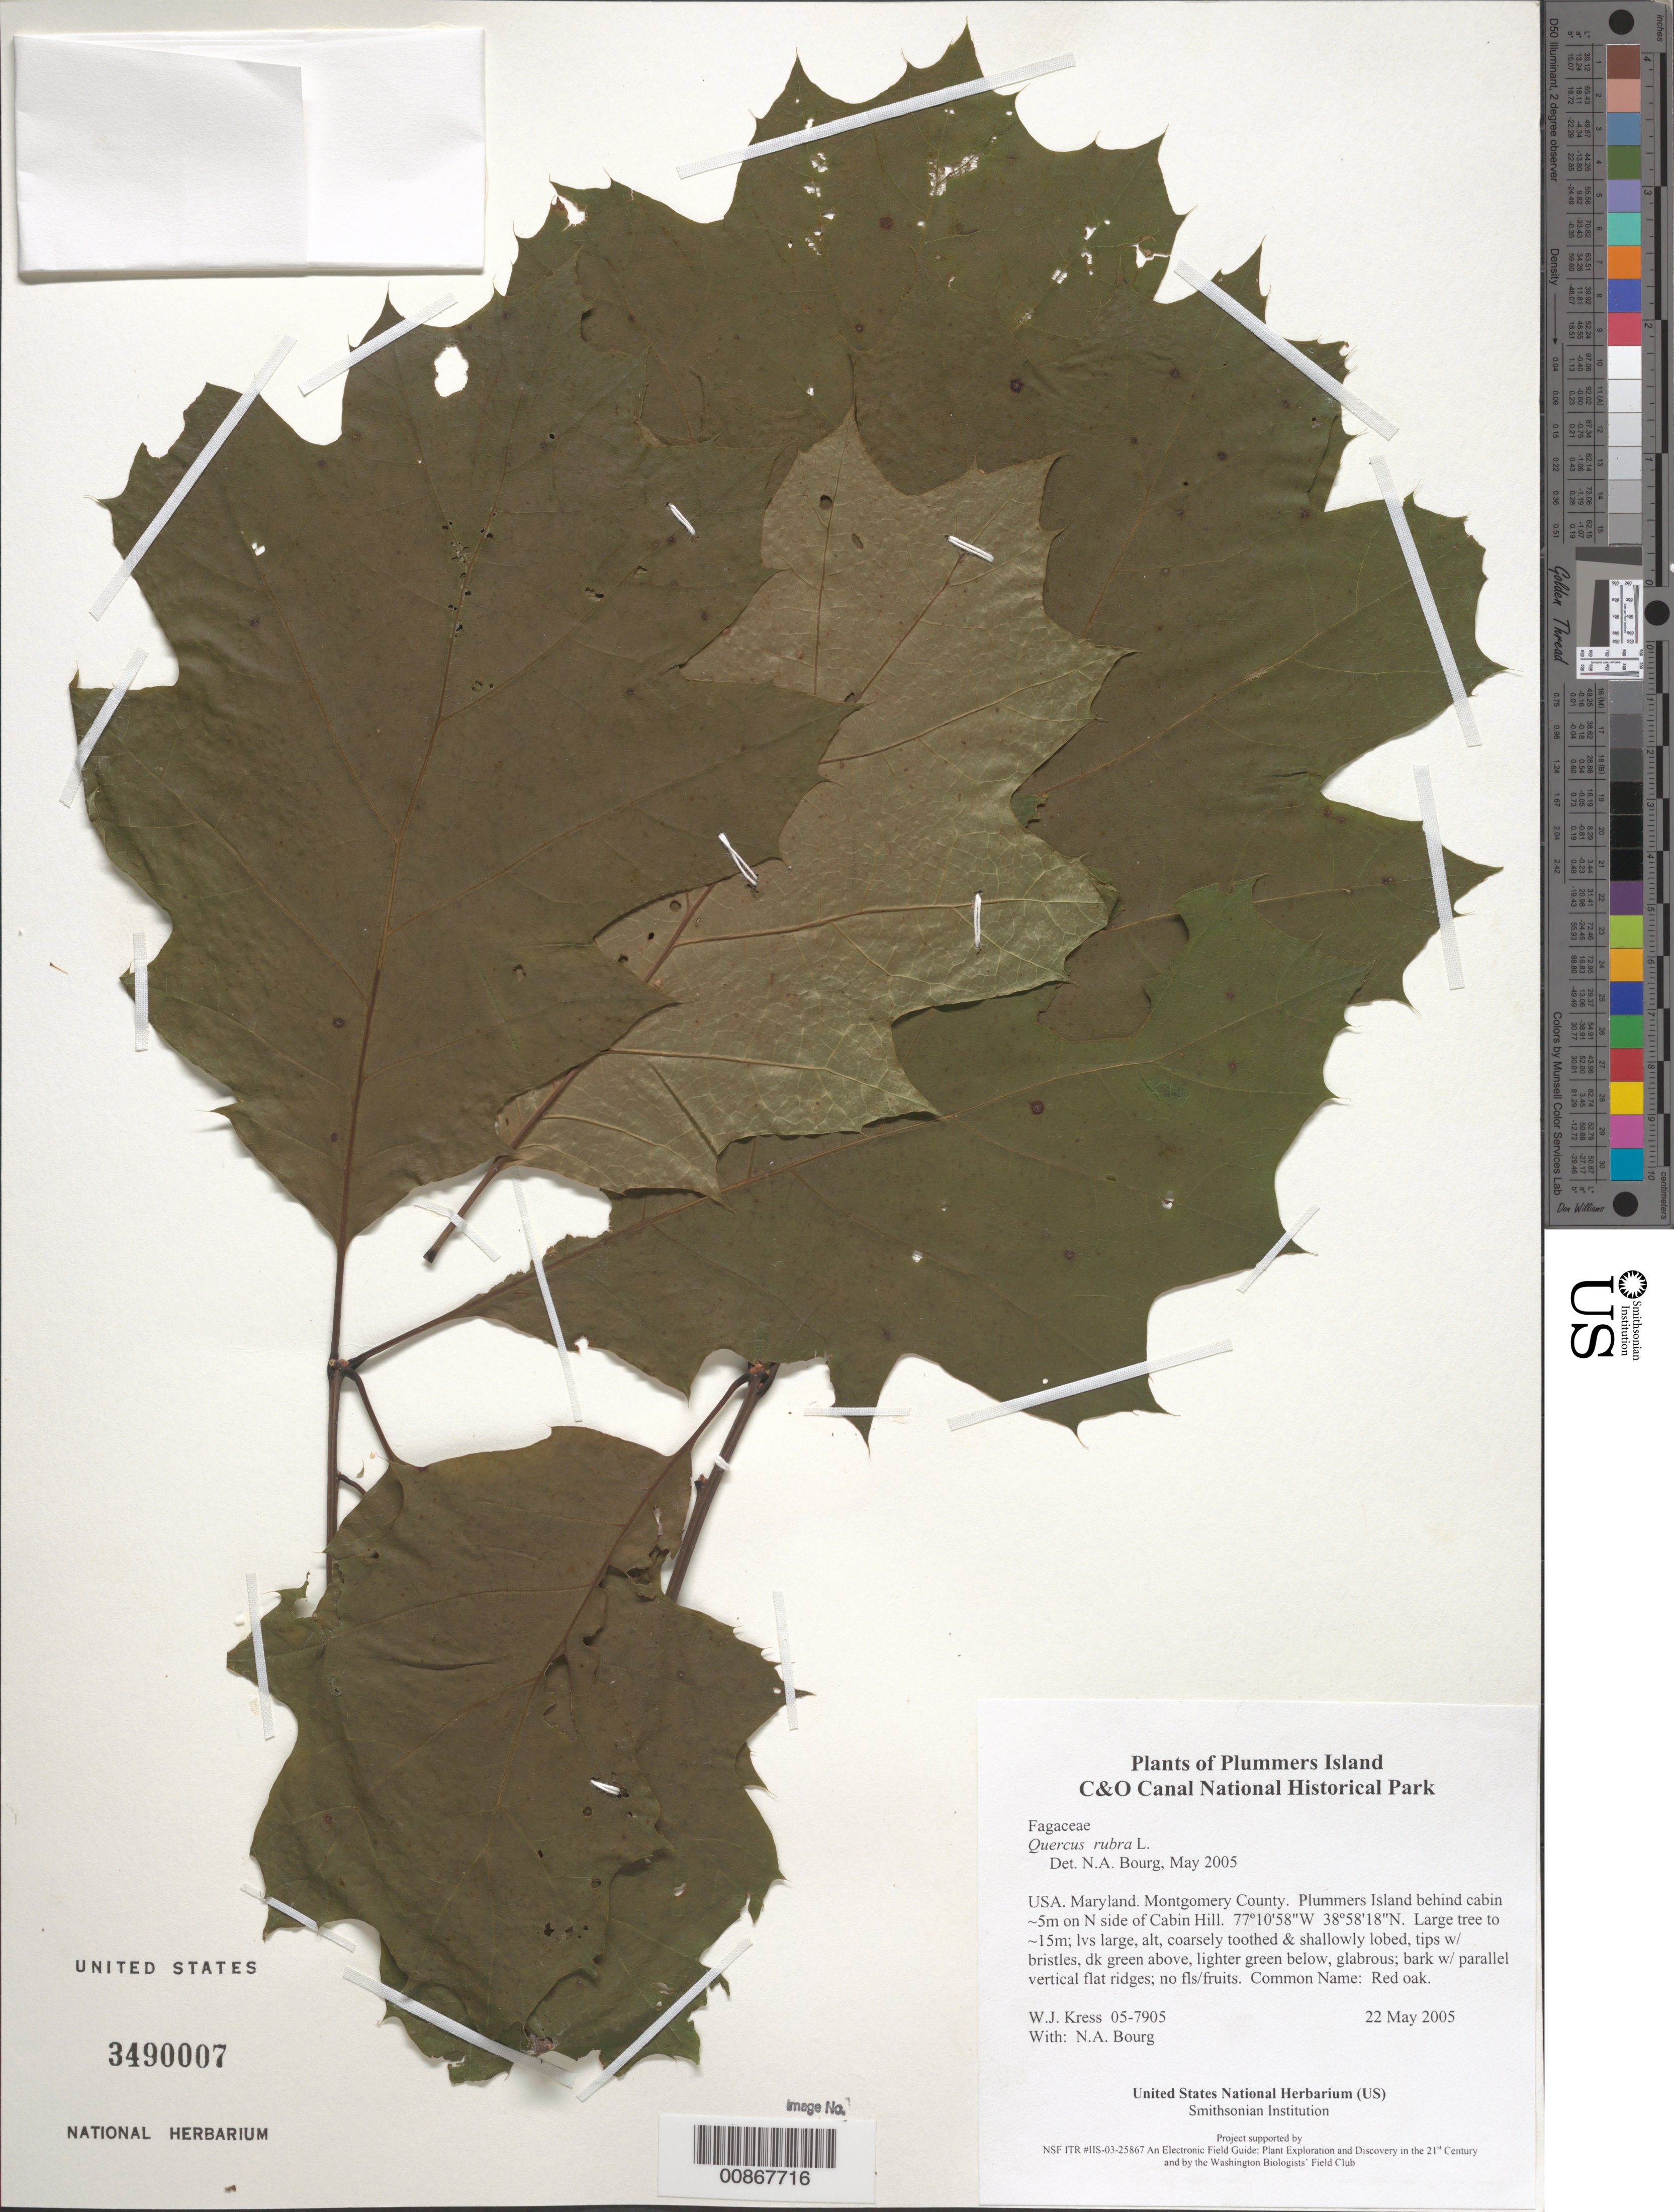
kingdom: Plantae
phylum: Tracheophyta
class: Magnoliopsida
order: Fagales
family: Fagaceae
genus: Quercus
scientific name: Quercus rubra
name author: L.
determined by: Bourg, N. A.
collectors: W. J. Kress & N. A. Bourg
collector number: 05-7905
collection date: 2005-05-22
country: United States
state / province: Maryland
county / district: Montgomery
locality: Chesapeake and Ohio Canal National Historical Park, Plummers Island behind cabin ~5m on N side of Cabin Hill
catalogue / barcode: US 3490007